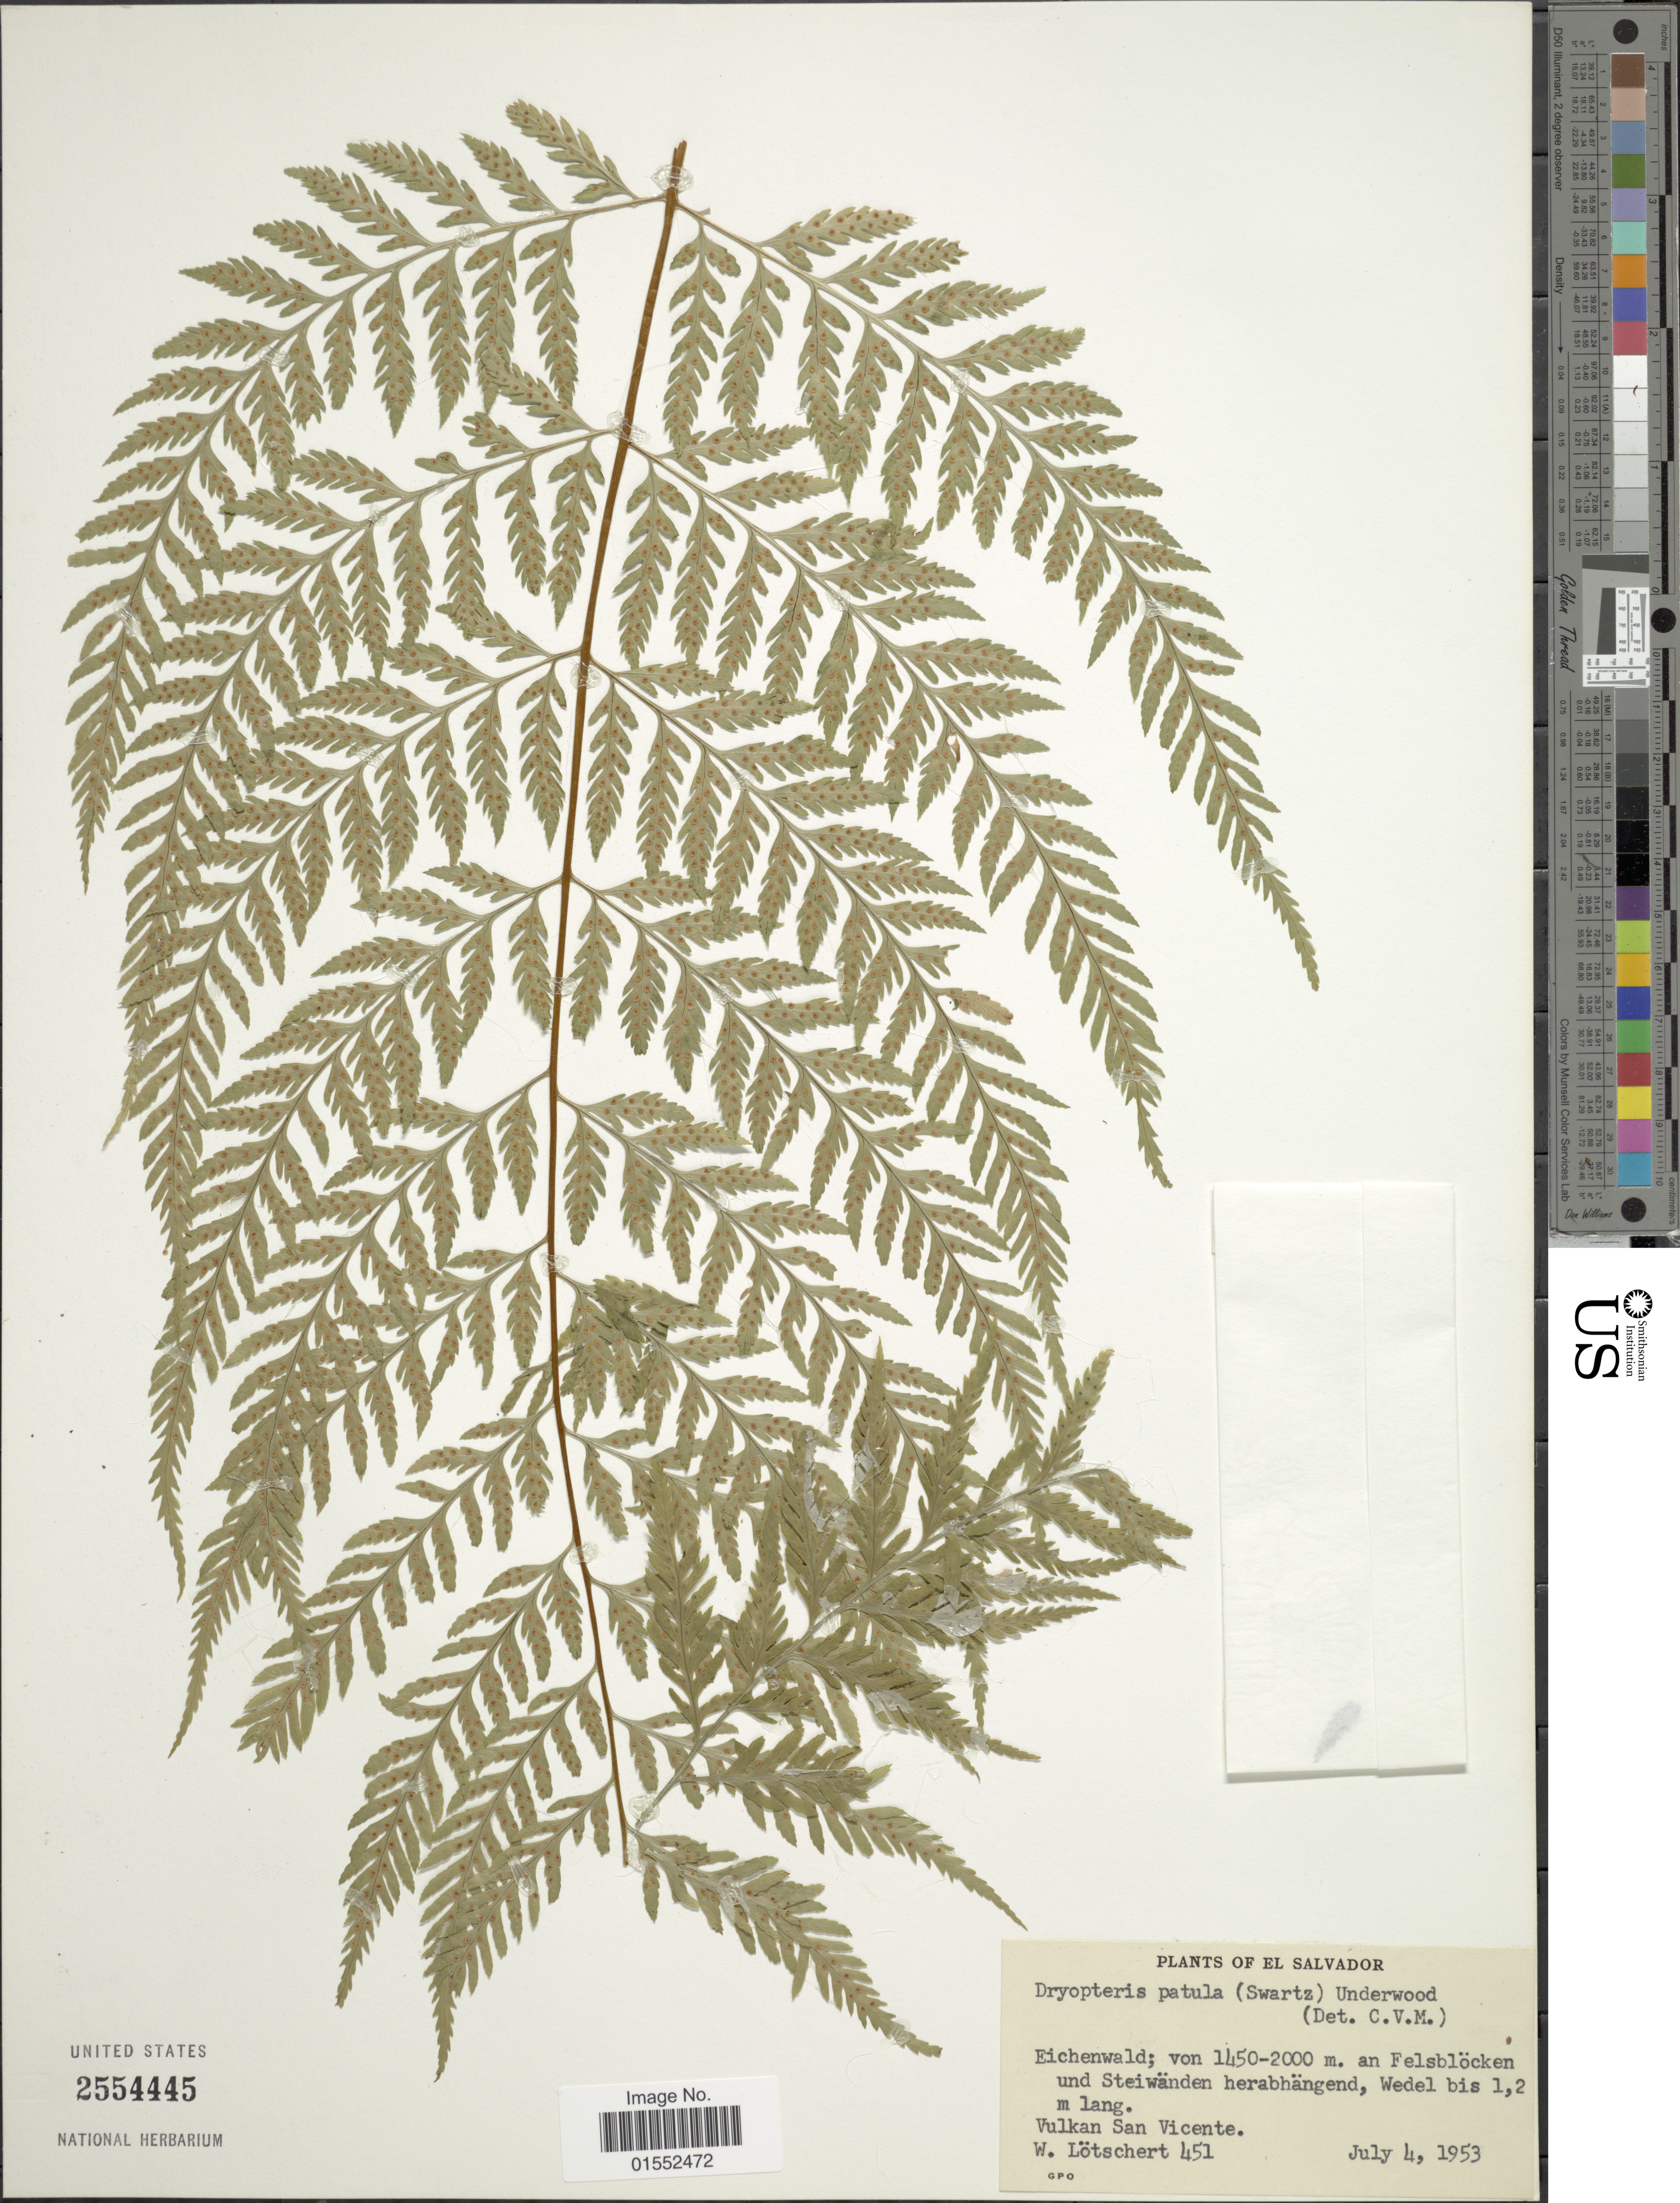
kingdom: Plantae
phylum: Tracheophyta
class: Polypodiopsida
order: Polypodiales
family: Dryopteridaceae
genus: Dryopteris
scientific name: Dryopteris patula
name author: (Sw.) Underw.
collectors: W. Lötschert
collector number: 451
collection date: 1953-07-04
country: El Salvador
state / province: San Vincente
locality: El Salvador. Eichewald; an Felsblöcken und Steiw nadn herabhängend, Wedel bis. Vulkan San Vicente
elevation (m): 1450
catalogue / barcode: US 2554445